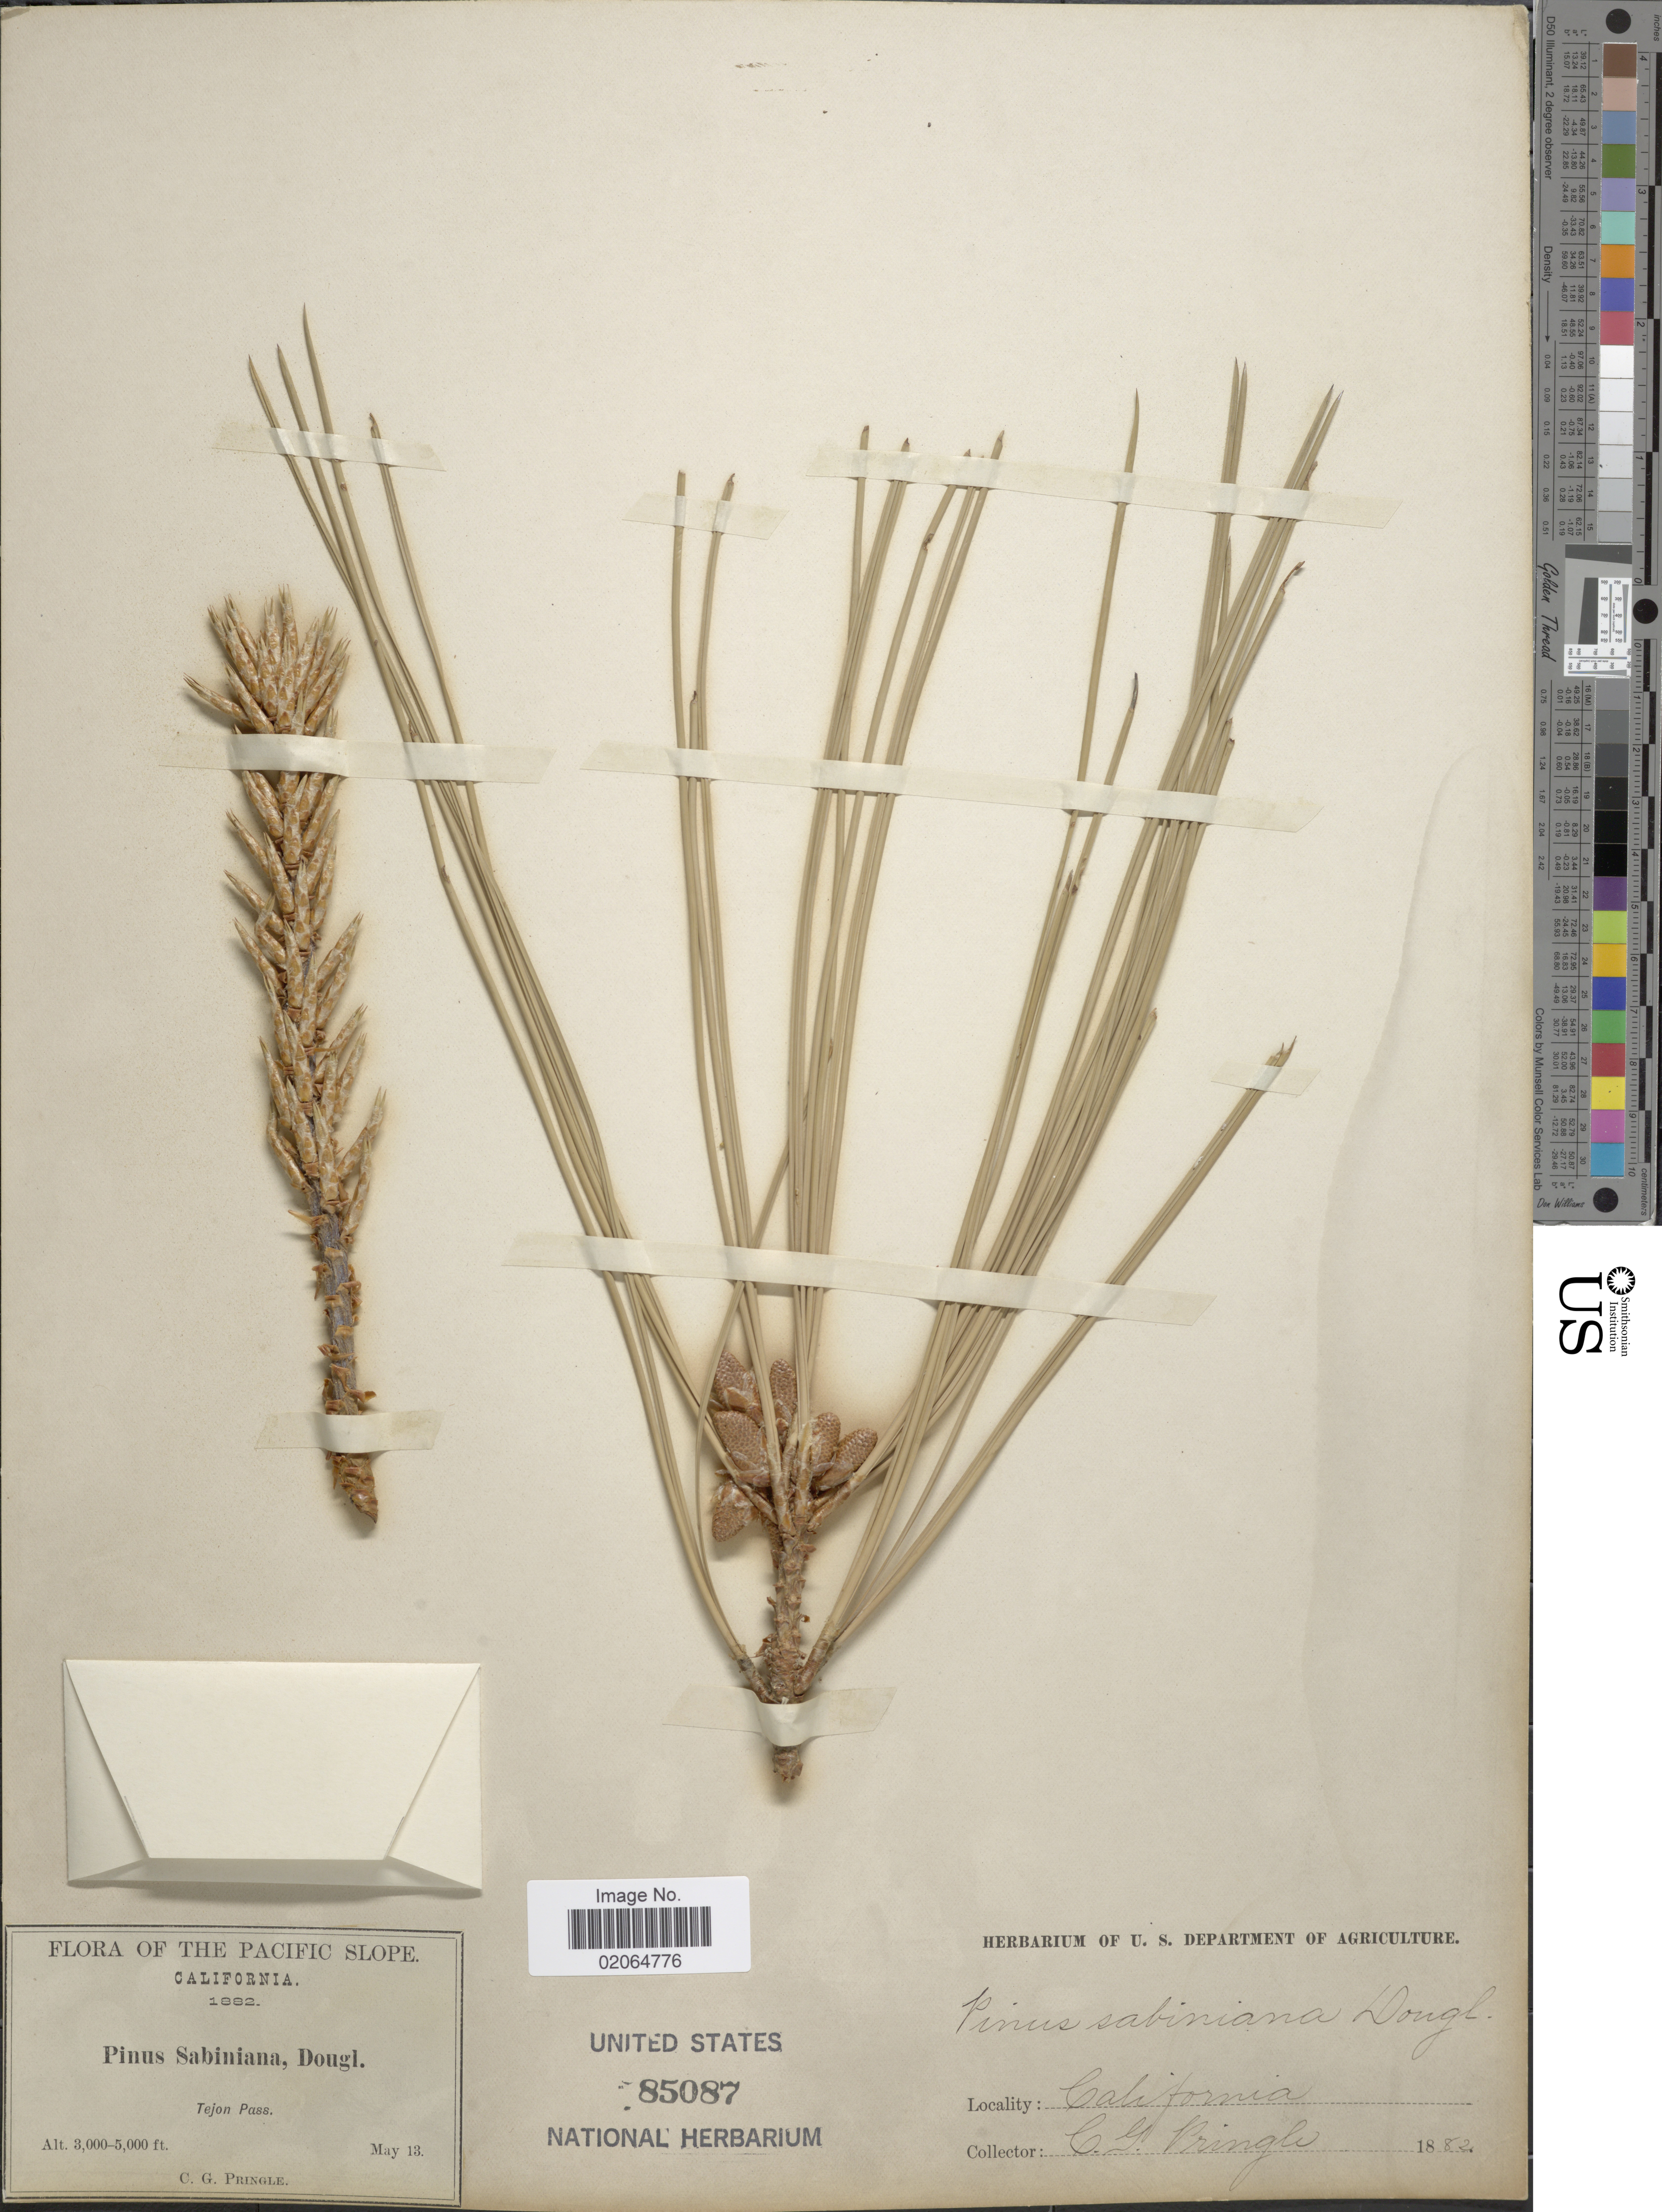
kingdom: Plantae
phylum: Tracheophyta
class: Pinopsida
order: Pinales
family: Pinaceae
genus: Pinus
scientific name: Pinus sabiniana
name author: Douglas ex D. Don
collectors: C. G. Pringle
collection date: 1882-05-13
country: United States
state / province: California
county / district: Kern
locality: The Pacific Slope. Tejon Pass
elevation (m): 914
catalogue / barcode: US 85087